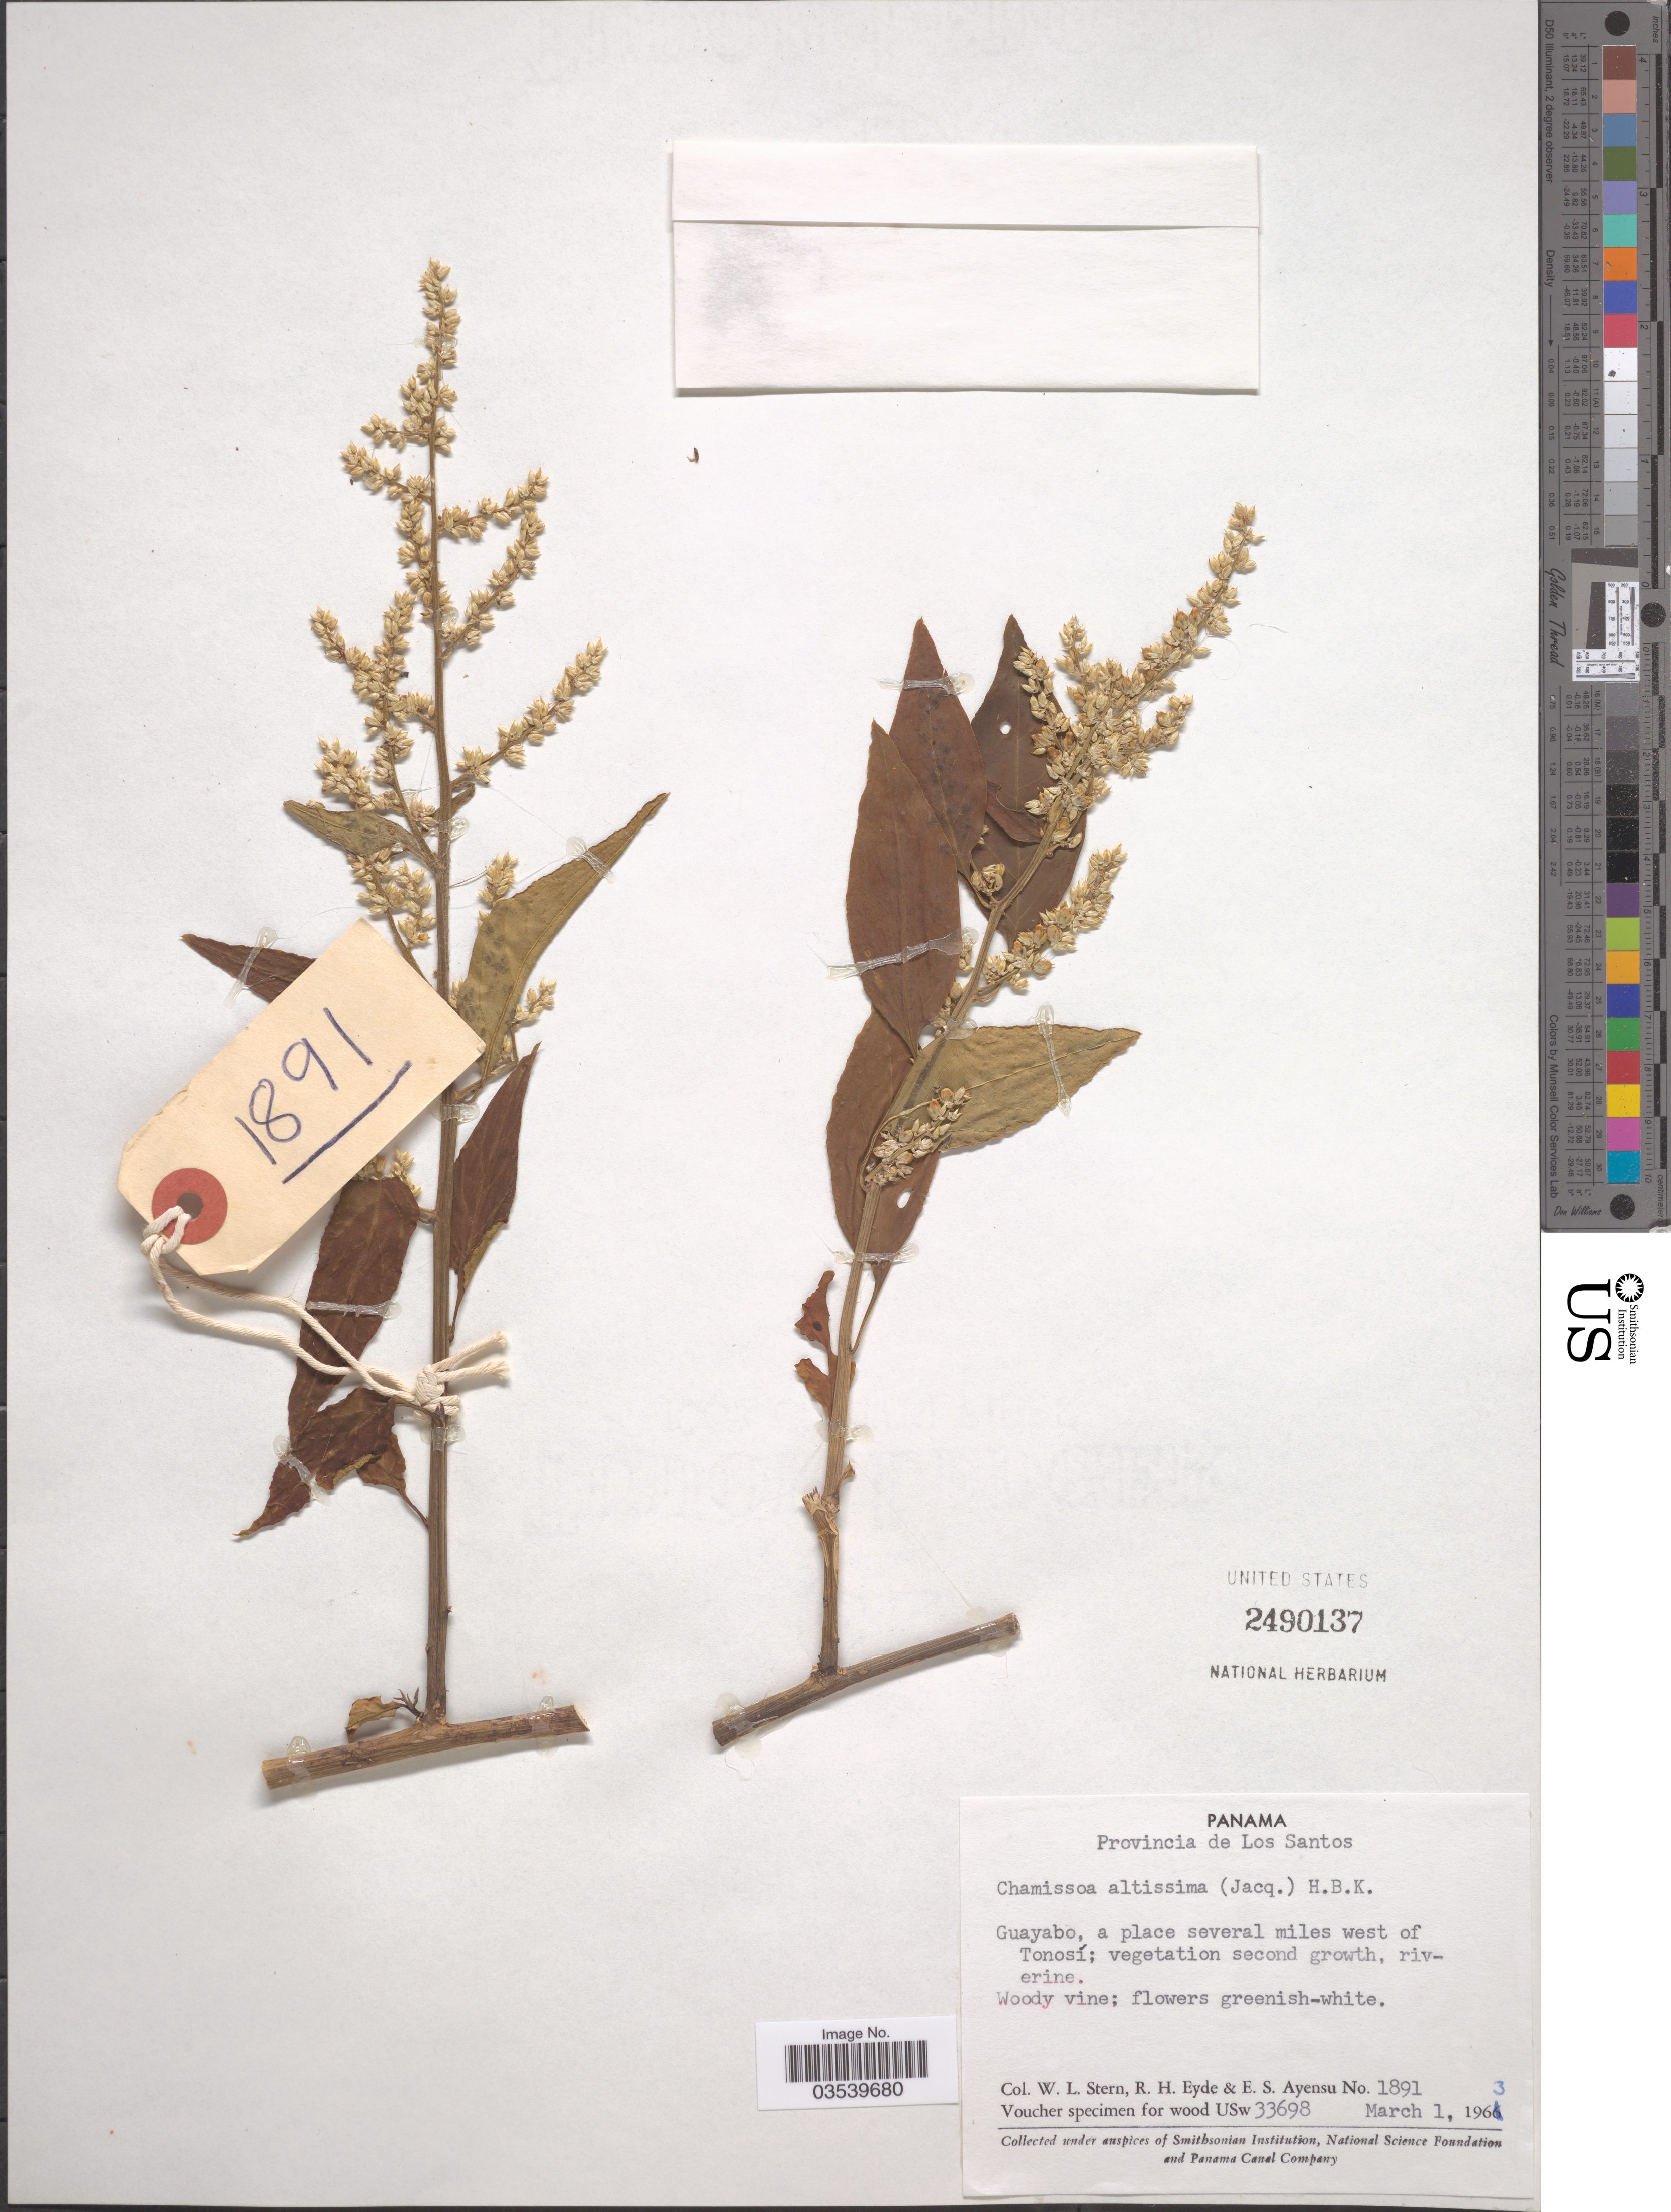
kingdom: Plantae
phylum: Tracheophyta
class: Magnoliopsida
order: Caryophyllales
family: Amaranthaceae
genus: Chamissoa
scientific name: Chamissoa altissima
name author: (Jacq.) Kunth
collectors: W. L. Stern, R. H. Eyde & E. S. Ayensu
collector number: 1891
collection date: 1963-03-01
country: Panama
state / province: Los Santos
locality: Guayabo, a place several miles west of Tonosí.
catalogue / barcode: US 2490137